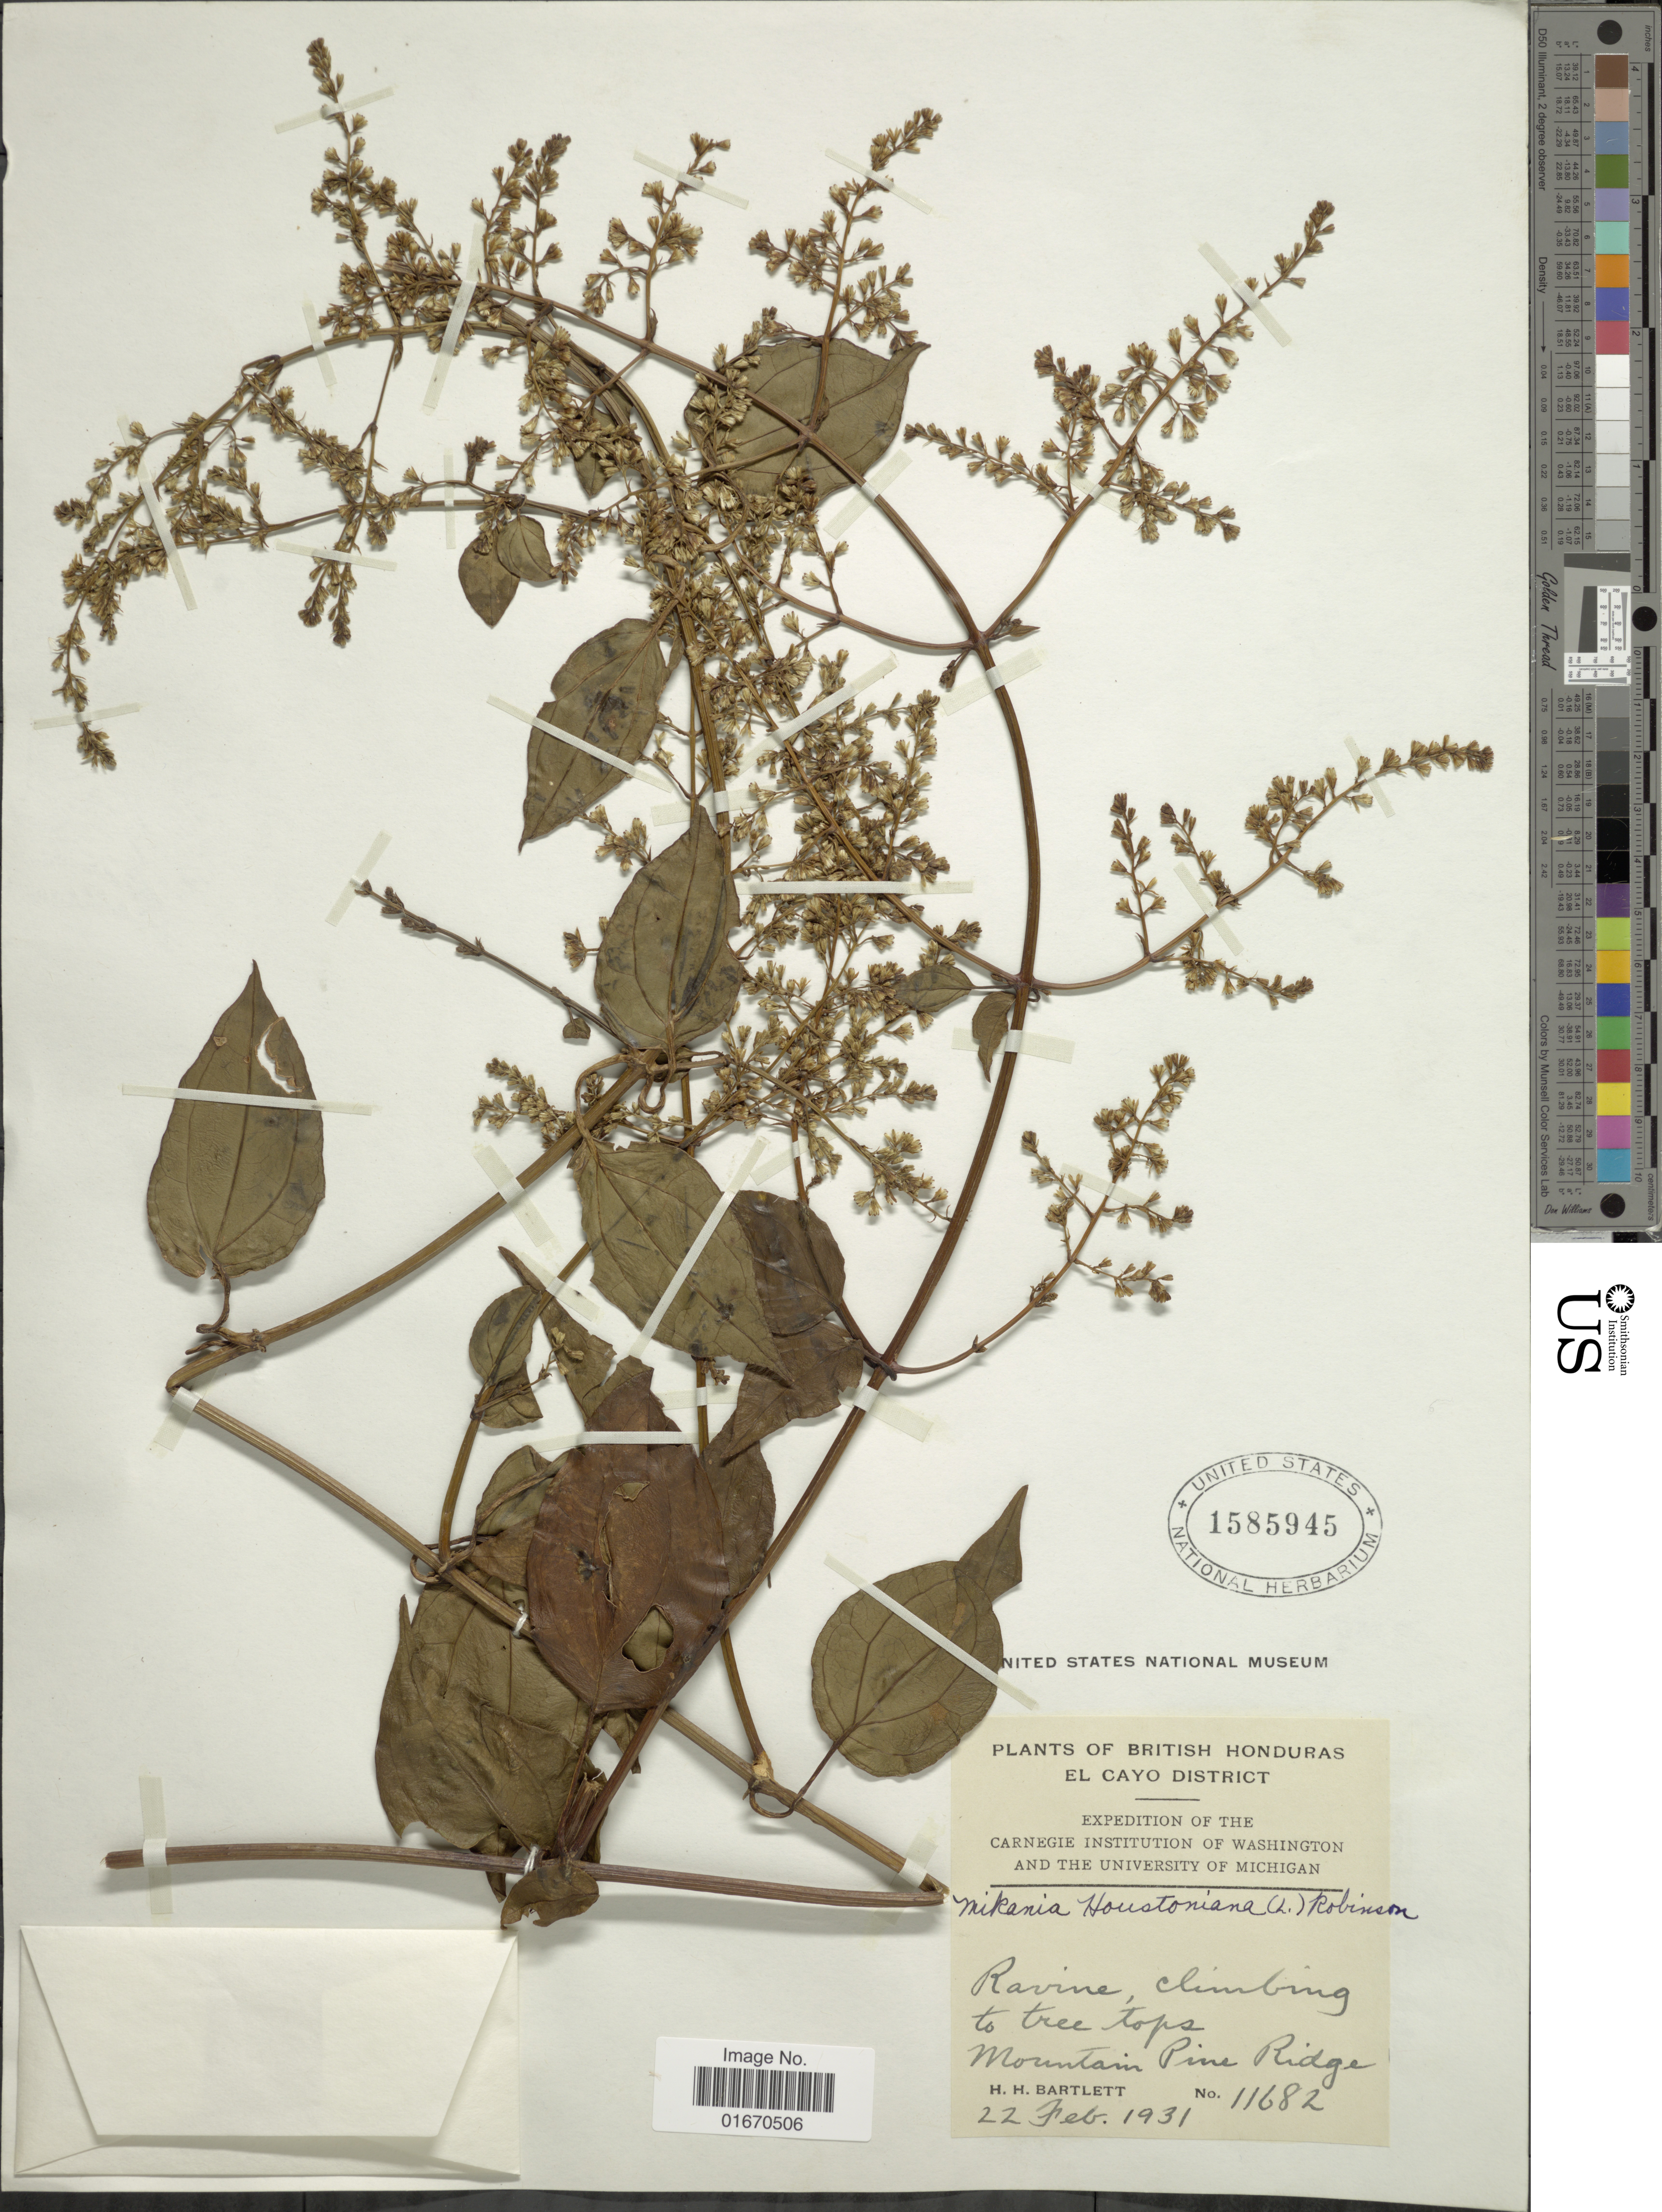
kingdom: Plantae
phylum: Tracheophyta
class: Magnoliopsida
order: Asterales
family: Asteraceae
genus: Mikania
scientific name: Mikania houstoniana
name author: (L.) B.L. Rob.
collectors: H. H. Bartlett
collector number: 11682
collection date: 1931-02-22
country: Belize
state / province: Cayo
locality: British Honduras, El Cadyo District, Mountain Pine Ridge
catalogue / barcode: US 1585945